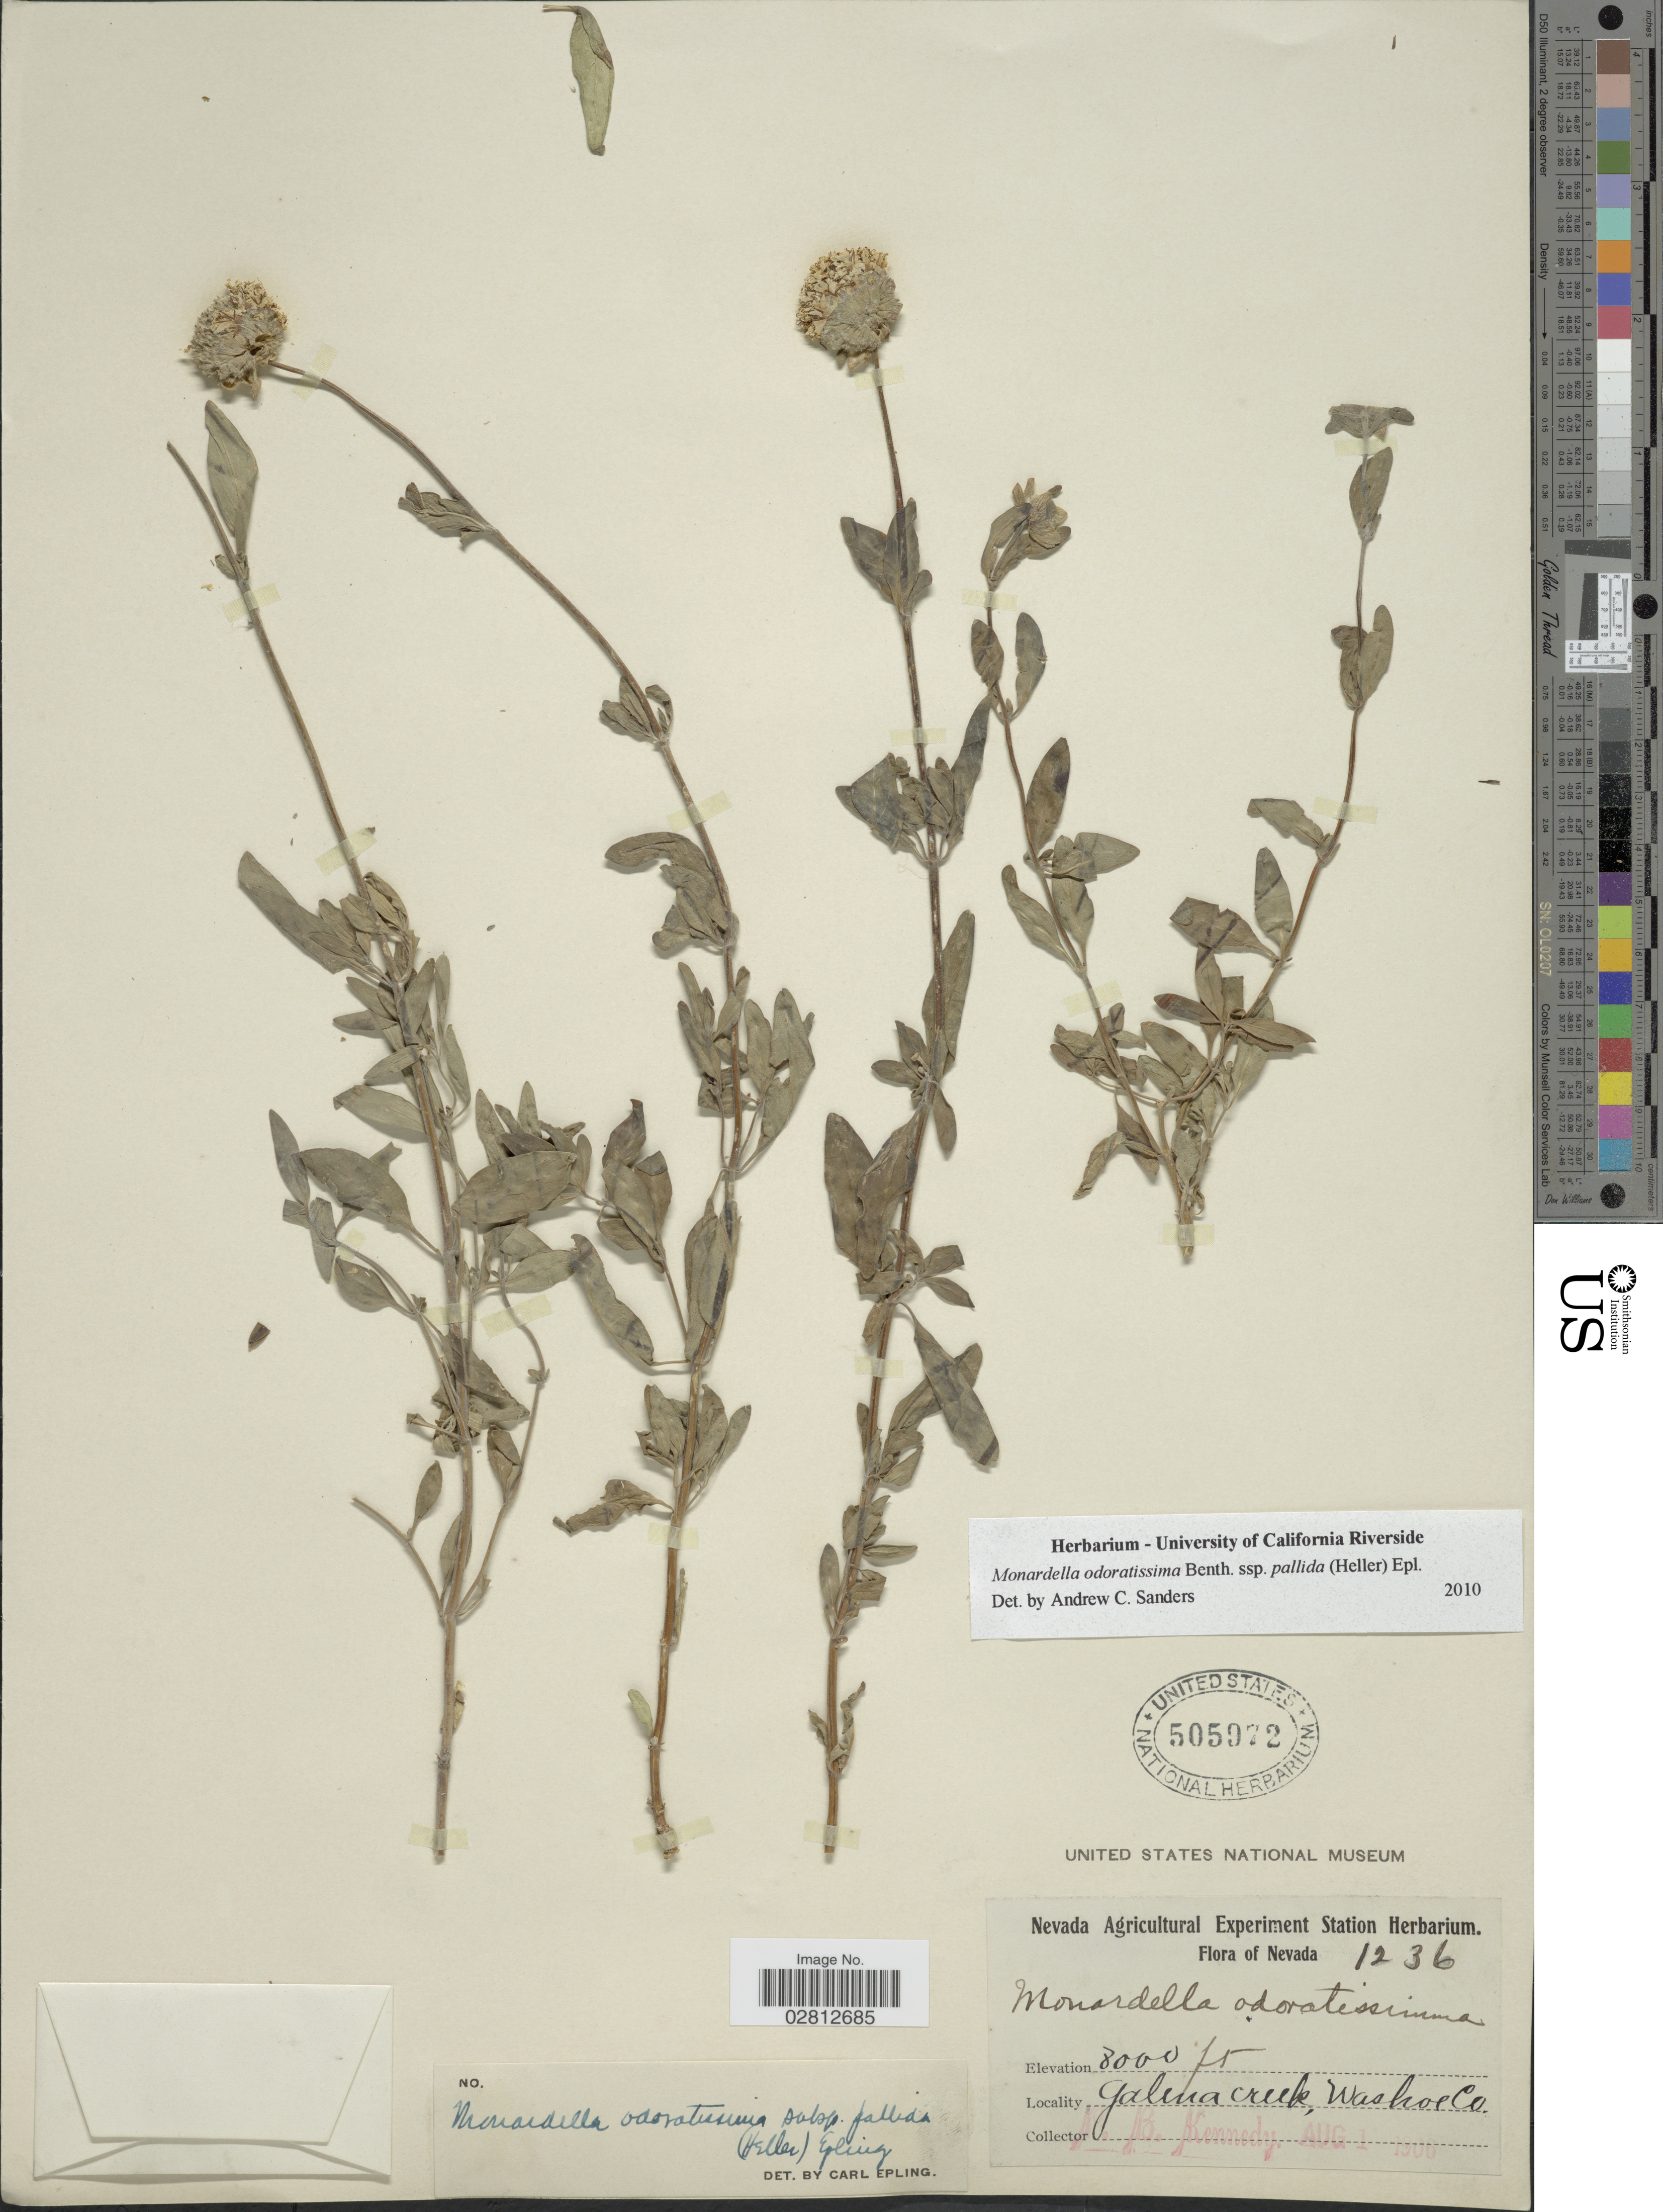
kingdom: Plantae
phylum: Tracheophyta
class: Magnoliopsida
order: Lamiales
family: Lamiaceae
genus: Monardella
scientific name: Monardella odoratissima subsp. pallida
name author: (A. Heller) Epling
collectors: P. B. Kennedy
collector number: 1236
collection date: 1906-08-01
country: United States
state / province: Nevada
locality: Galena Creek, Washoe Co.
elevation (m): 2438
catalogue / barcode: US 505972